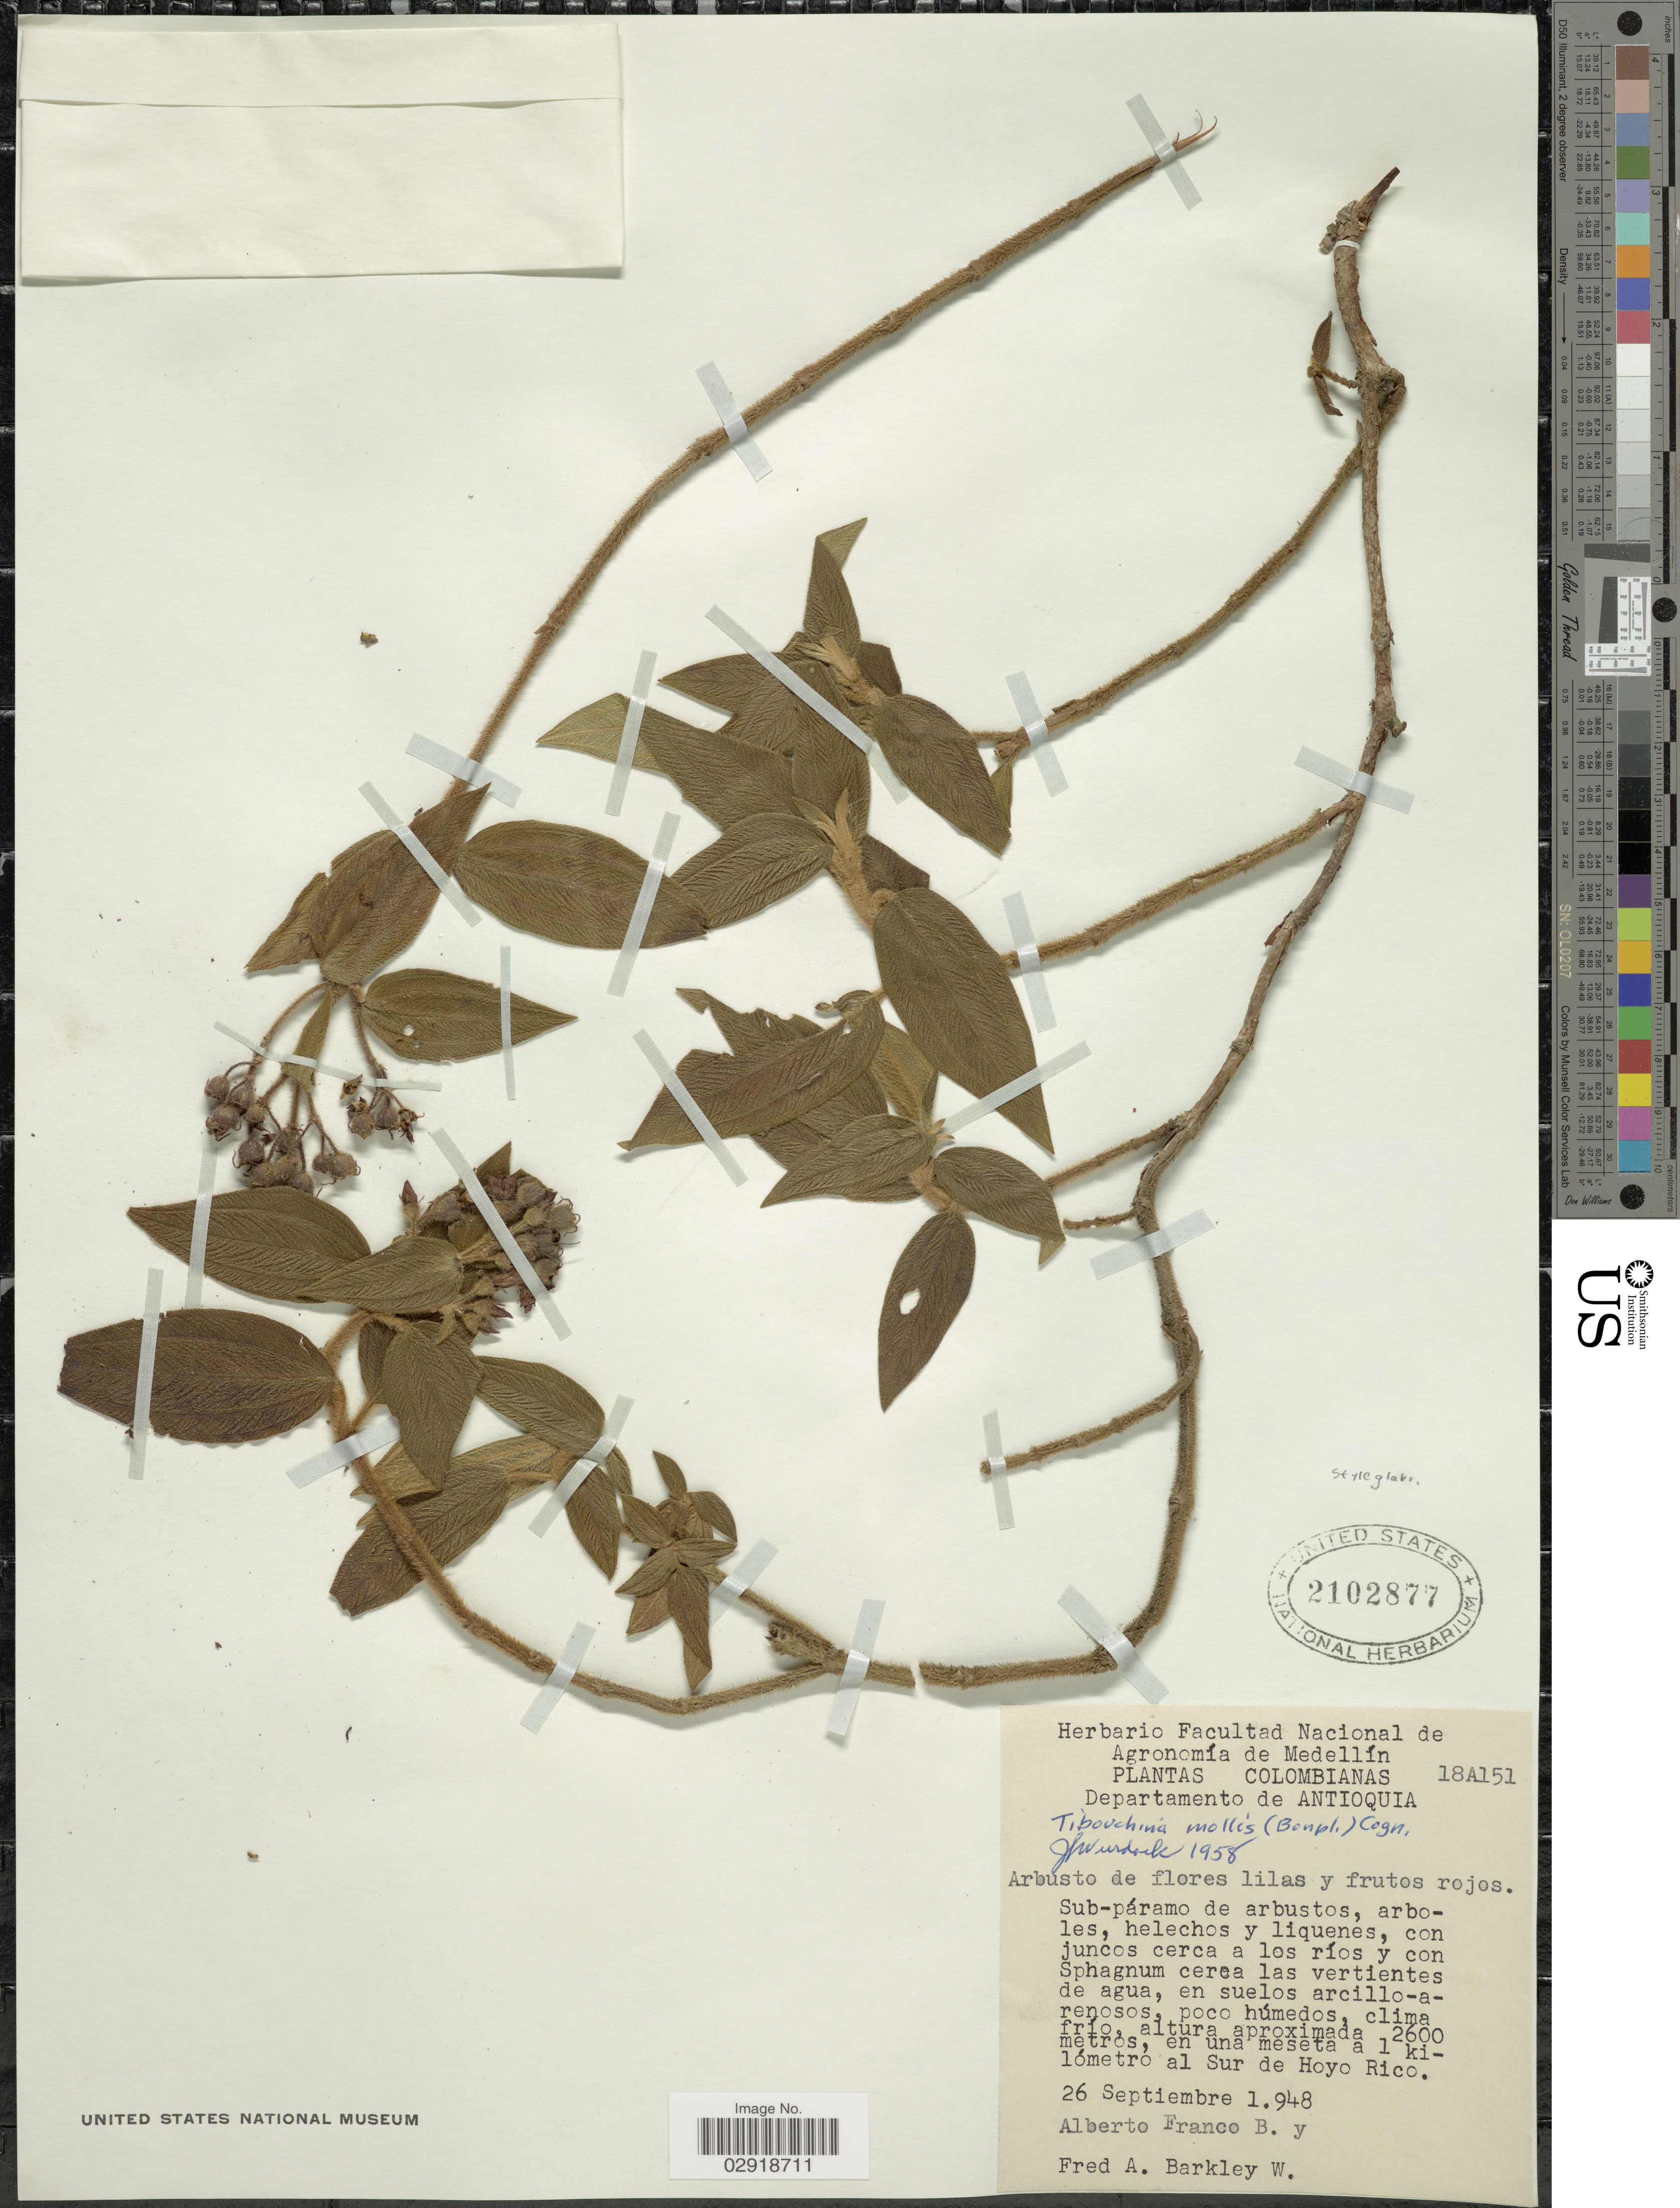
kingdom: Plantae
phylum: Tracheophyta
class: Magnoliopsida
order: Myrtales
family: Melastomataceae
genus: Chaetogastra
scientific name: Chaetogastra mollis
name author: (Bonpl.) DC.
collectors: A. Franco B. & F. Barkley W.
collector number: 18A151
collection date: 1948-09-26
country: Colombia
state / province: Antioquia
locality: Departamento de Antioquia. En una meseta a 1 kilómetro al Sur de Hoyo Rico.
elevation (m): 2600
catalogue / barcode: US 2102877